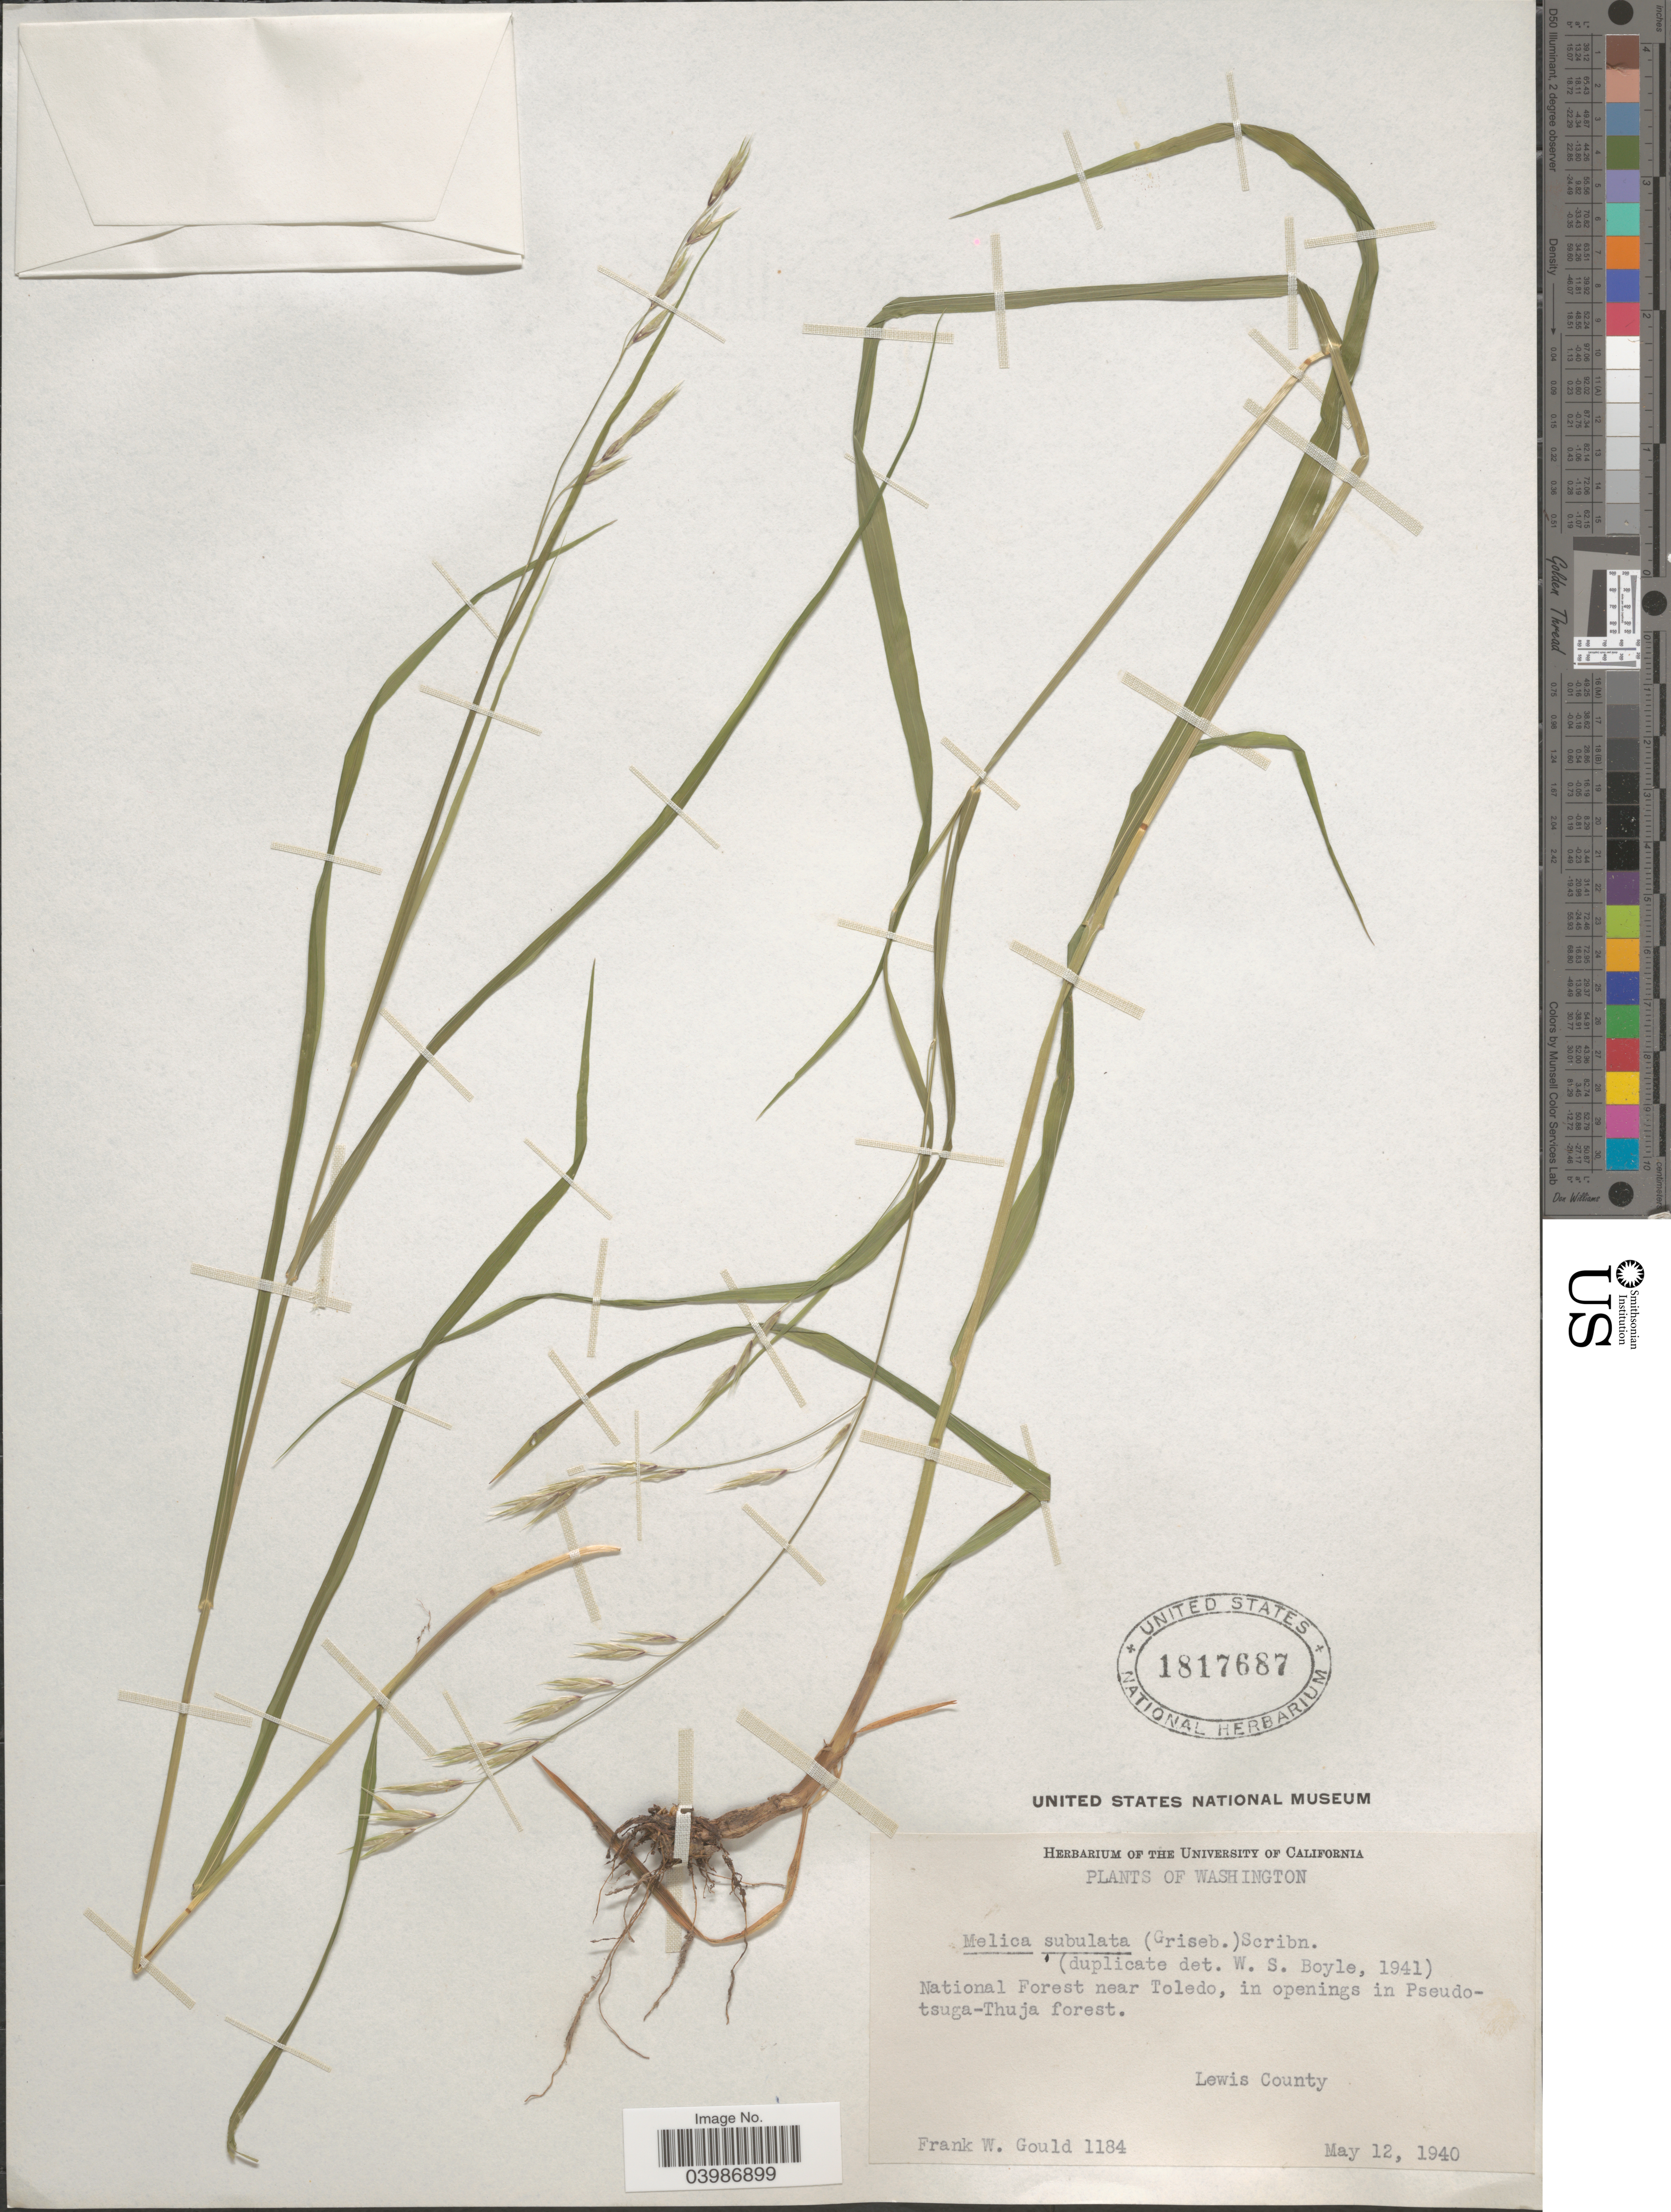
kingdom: Plantae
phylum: Tracheophyta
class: Liliopsida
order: Poales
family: Poaceae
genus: Melica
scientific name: Melica subulata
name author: (Griseb.) Scribn.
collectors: F. W. Gould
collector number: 1184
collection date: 1940-05-12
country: United States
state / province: Washington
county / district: Lewis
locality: National Forest near Toledo, in openings in Pseudotsuga-Thuja forest. Lewis County.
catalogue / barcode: US 1817687